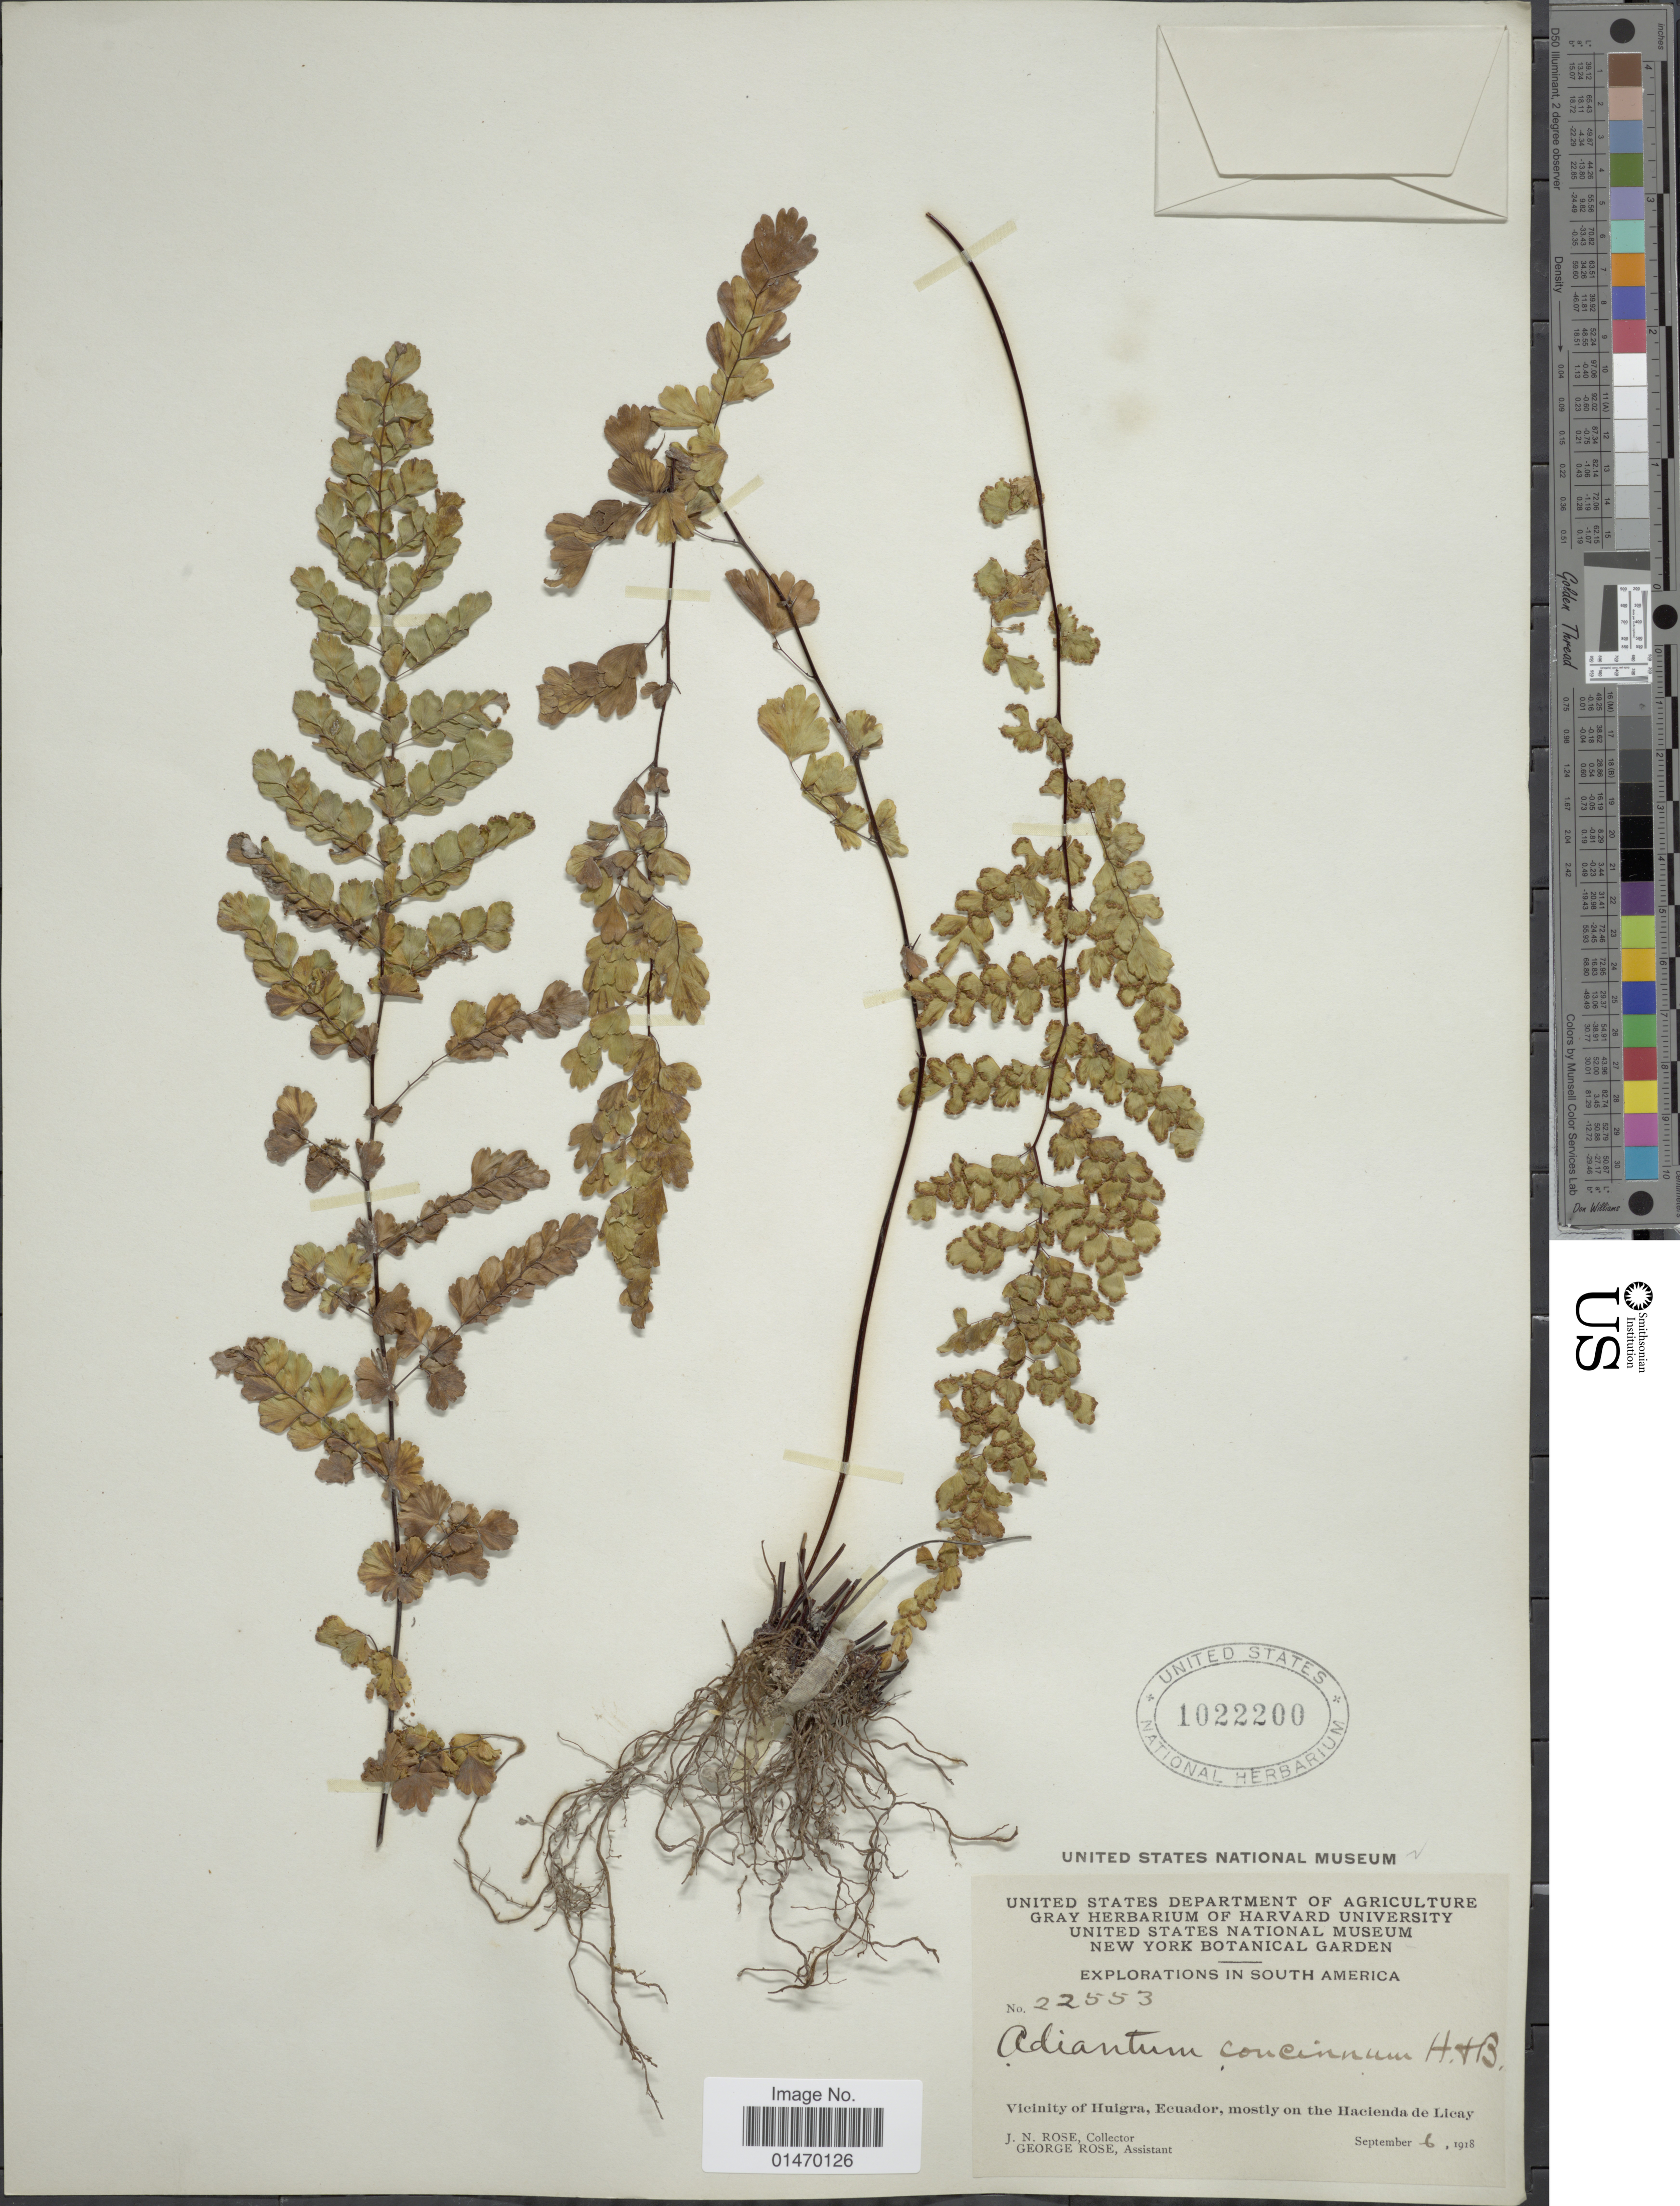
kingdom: Plantae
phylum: Tracheophyta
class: Polypodiopsida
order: Polypodiales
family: Pteridaceae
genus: Adiantum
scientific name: Adiantum concinnum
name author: Humb. & Bonpl. ex Willd.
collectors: J. N. Rose & G. Rose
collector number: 22553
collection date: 1918-09-06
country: Ecuador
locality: Vicinity of Huigra, Ecuador, mostly on the Hacienda de Licay.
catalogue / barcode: US 1022200